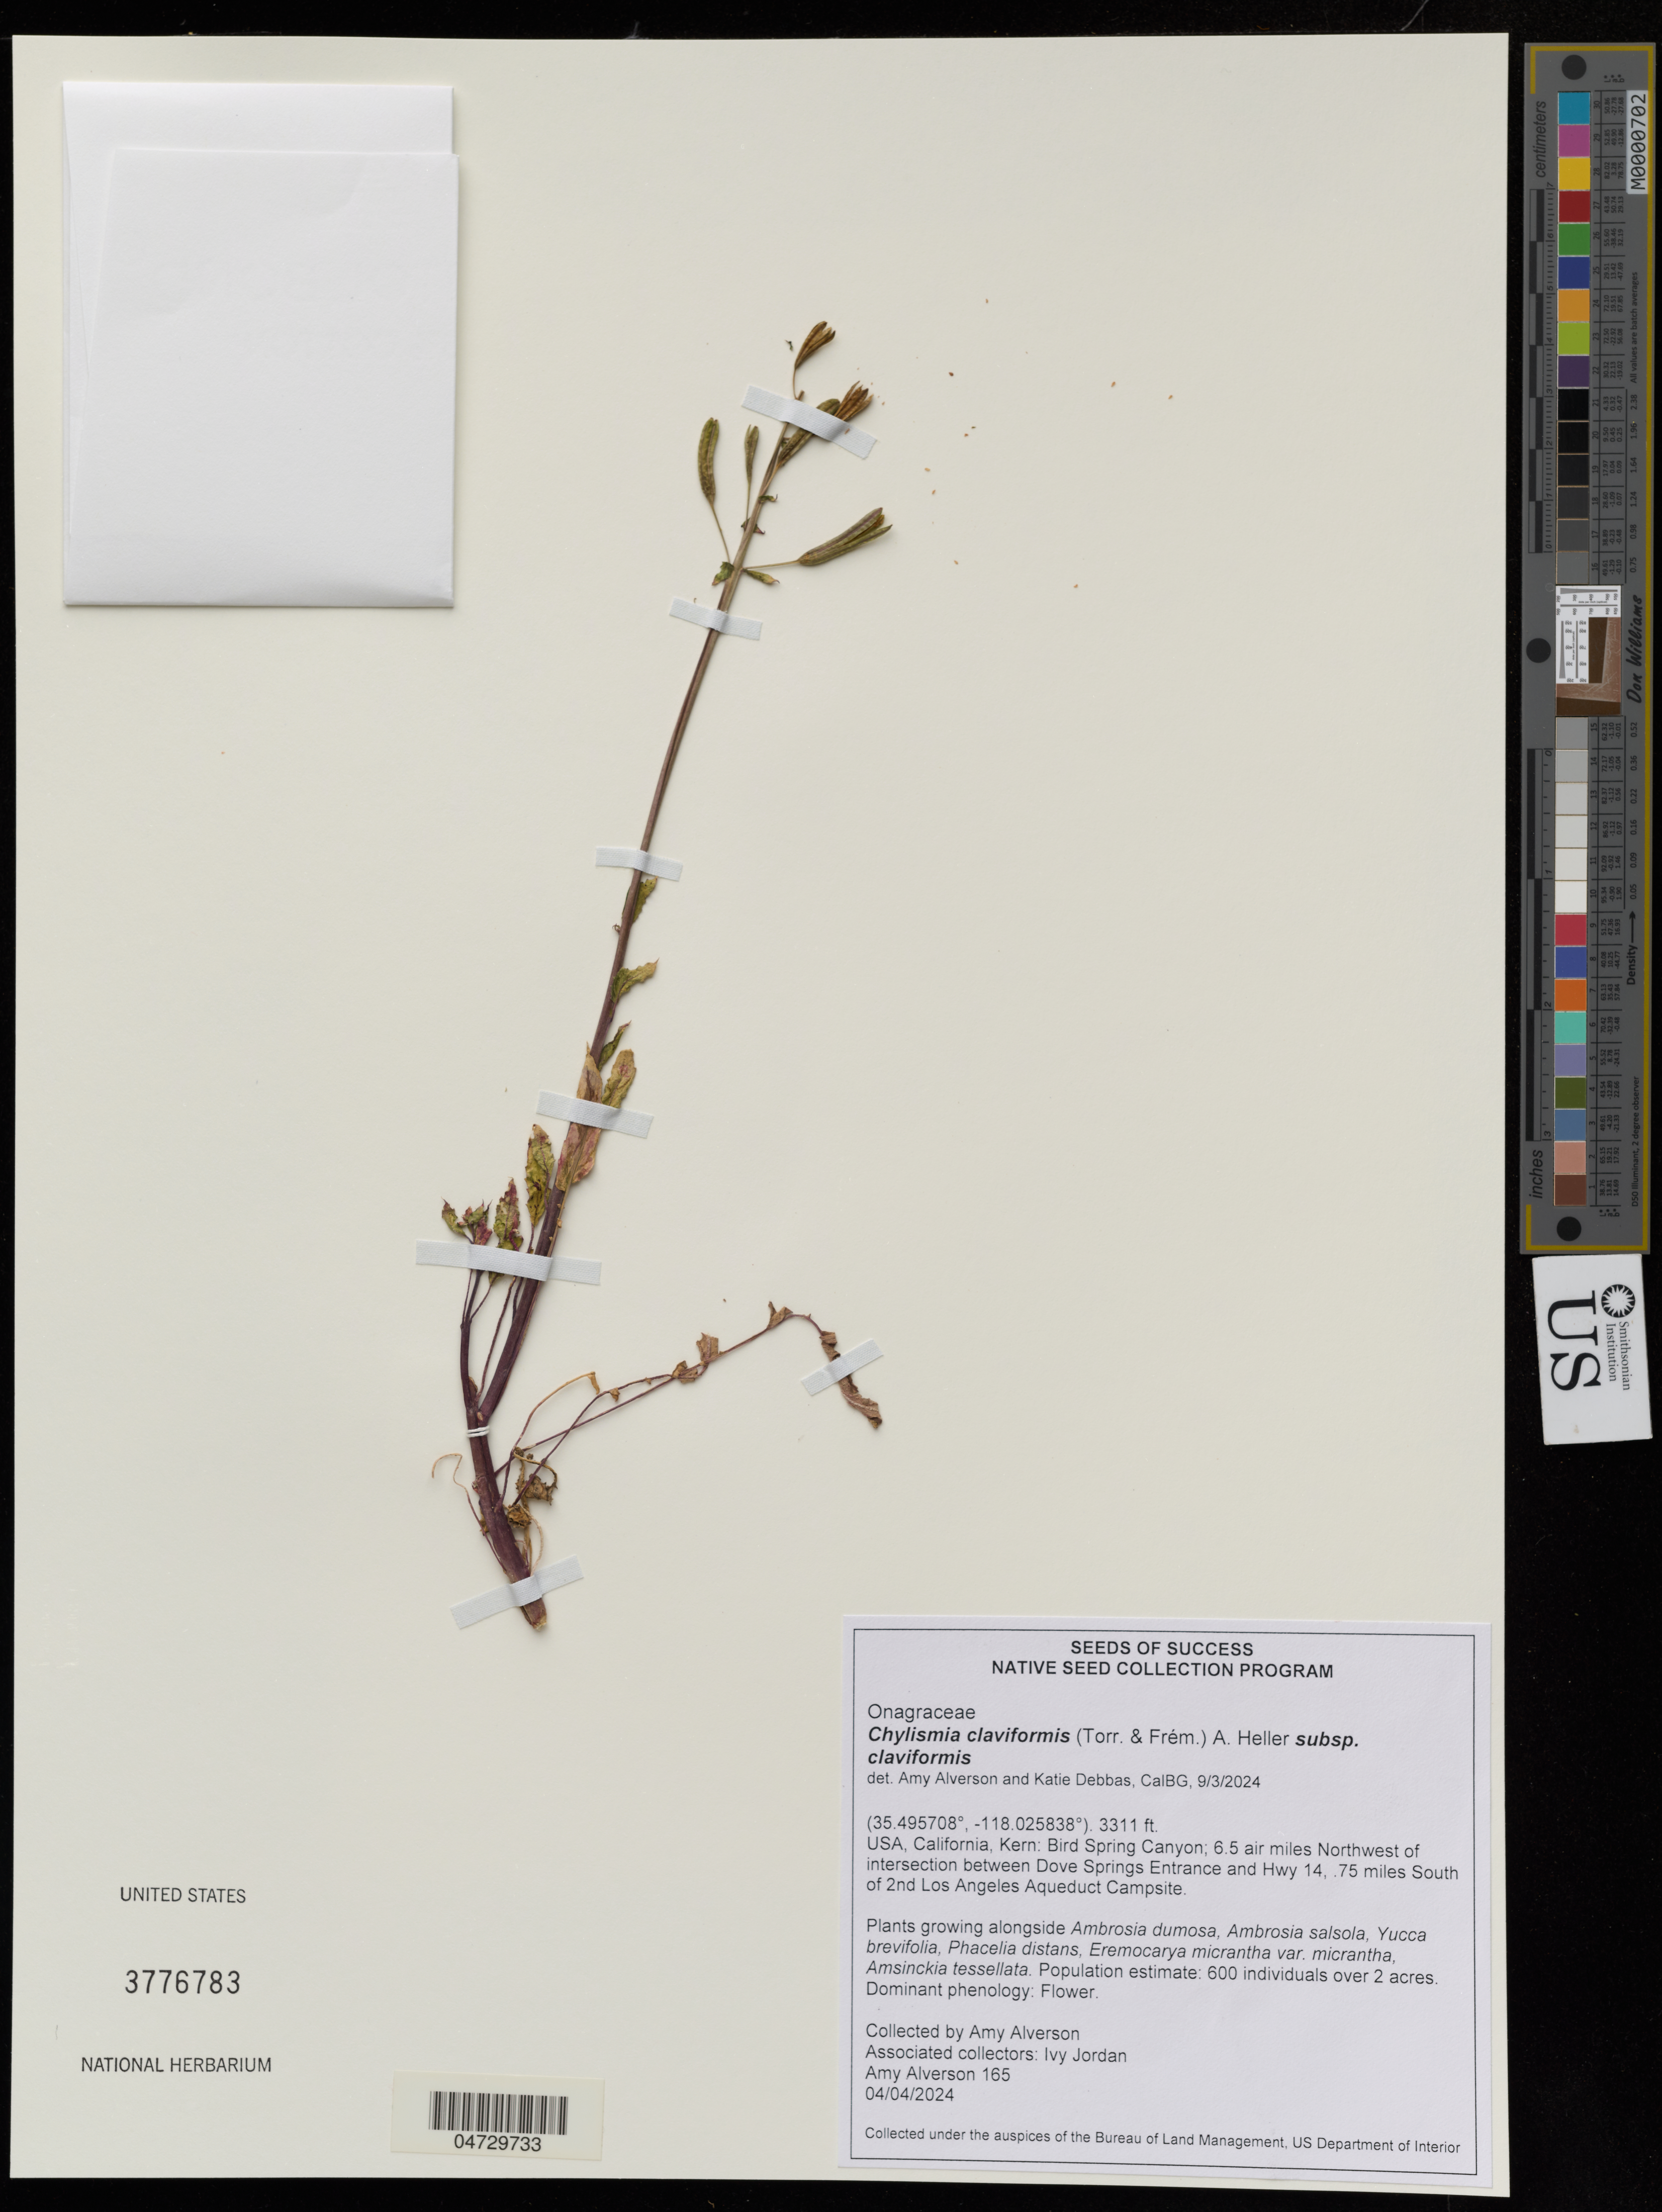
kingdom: Plantae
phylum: Tracheophyta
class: Magnoliopsida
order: Myrtales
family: Onagraceae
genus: Chylismia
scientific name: Chylismia claviformis subsp. claviformis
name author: (Torr. & Frém.) A. Heller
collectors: A. Alverson & I. Jordan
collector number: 165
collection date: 2024-04-04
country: United States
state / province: California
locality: Kern: Bird Spring Canyon; 6.5 air miles Northwest of intersection between Dove Springs Entrance and Hwy 14, .75 miles South of 2nd Los Angeles Aqueduct Campsite.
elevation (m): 1009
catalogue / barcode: US 3776783